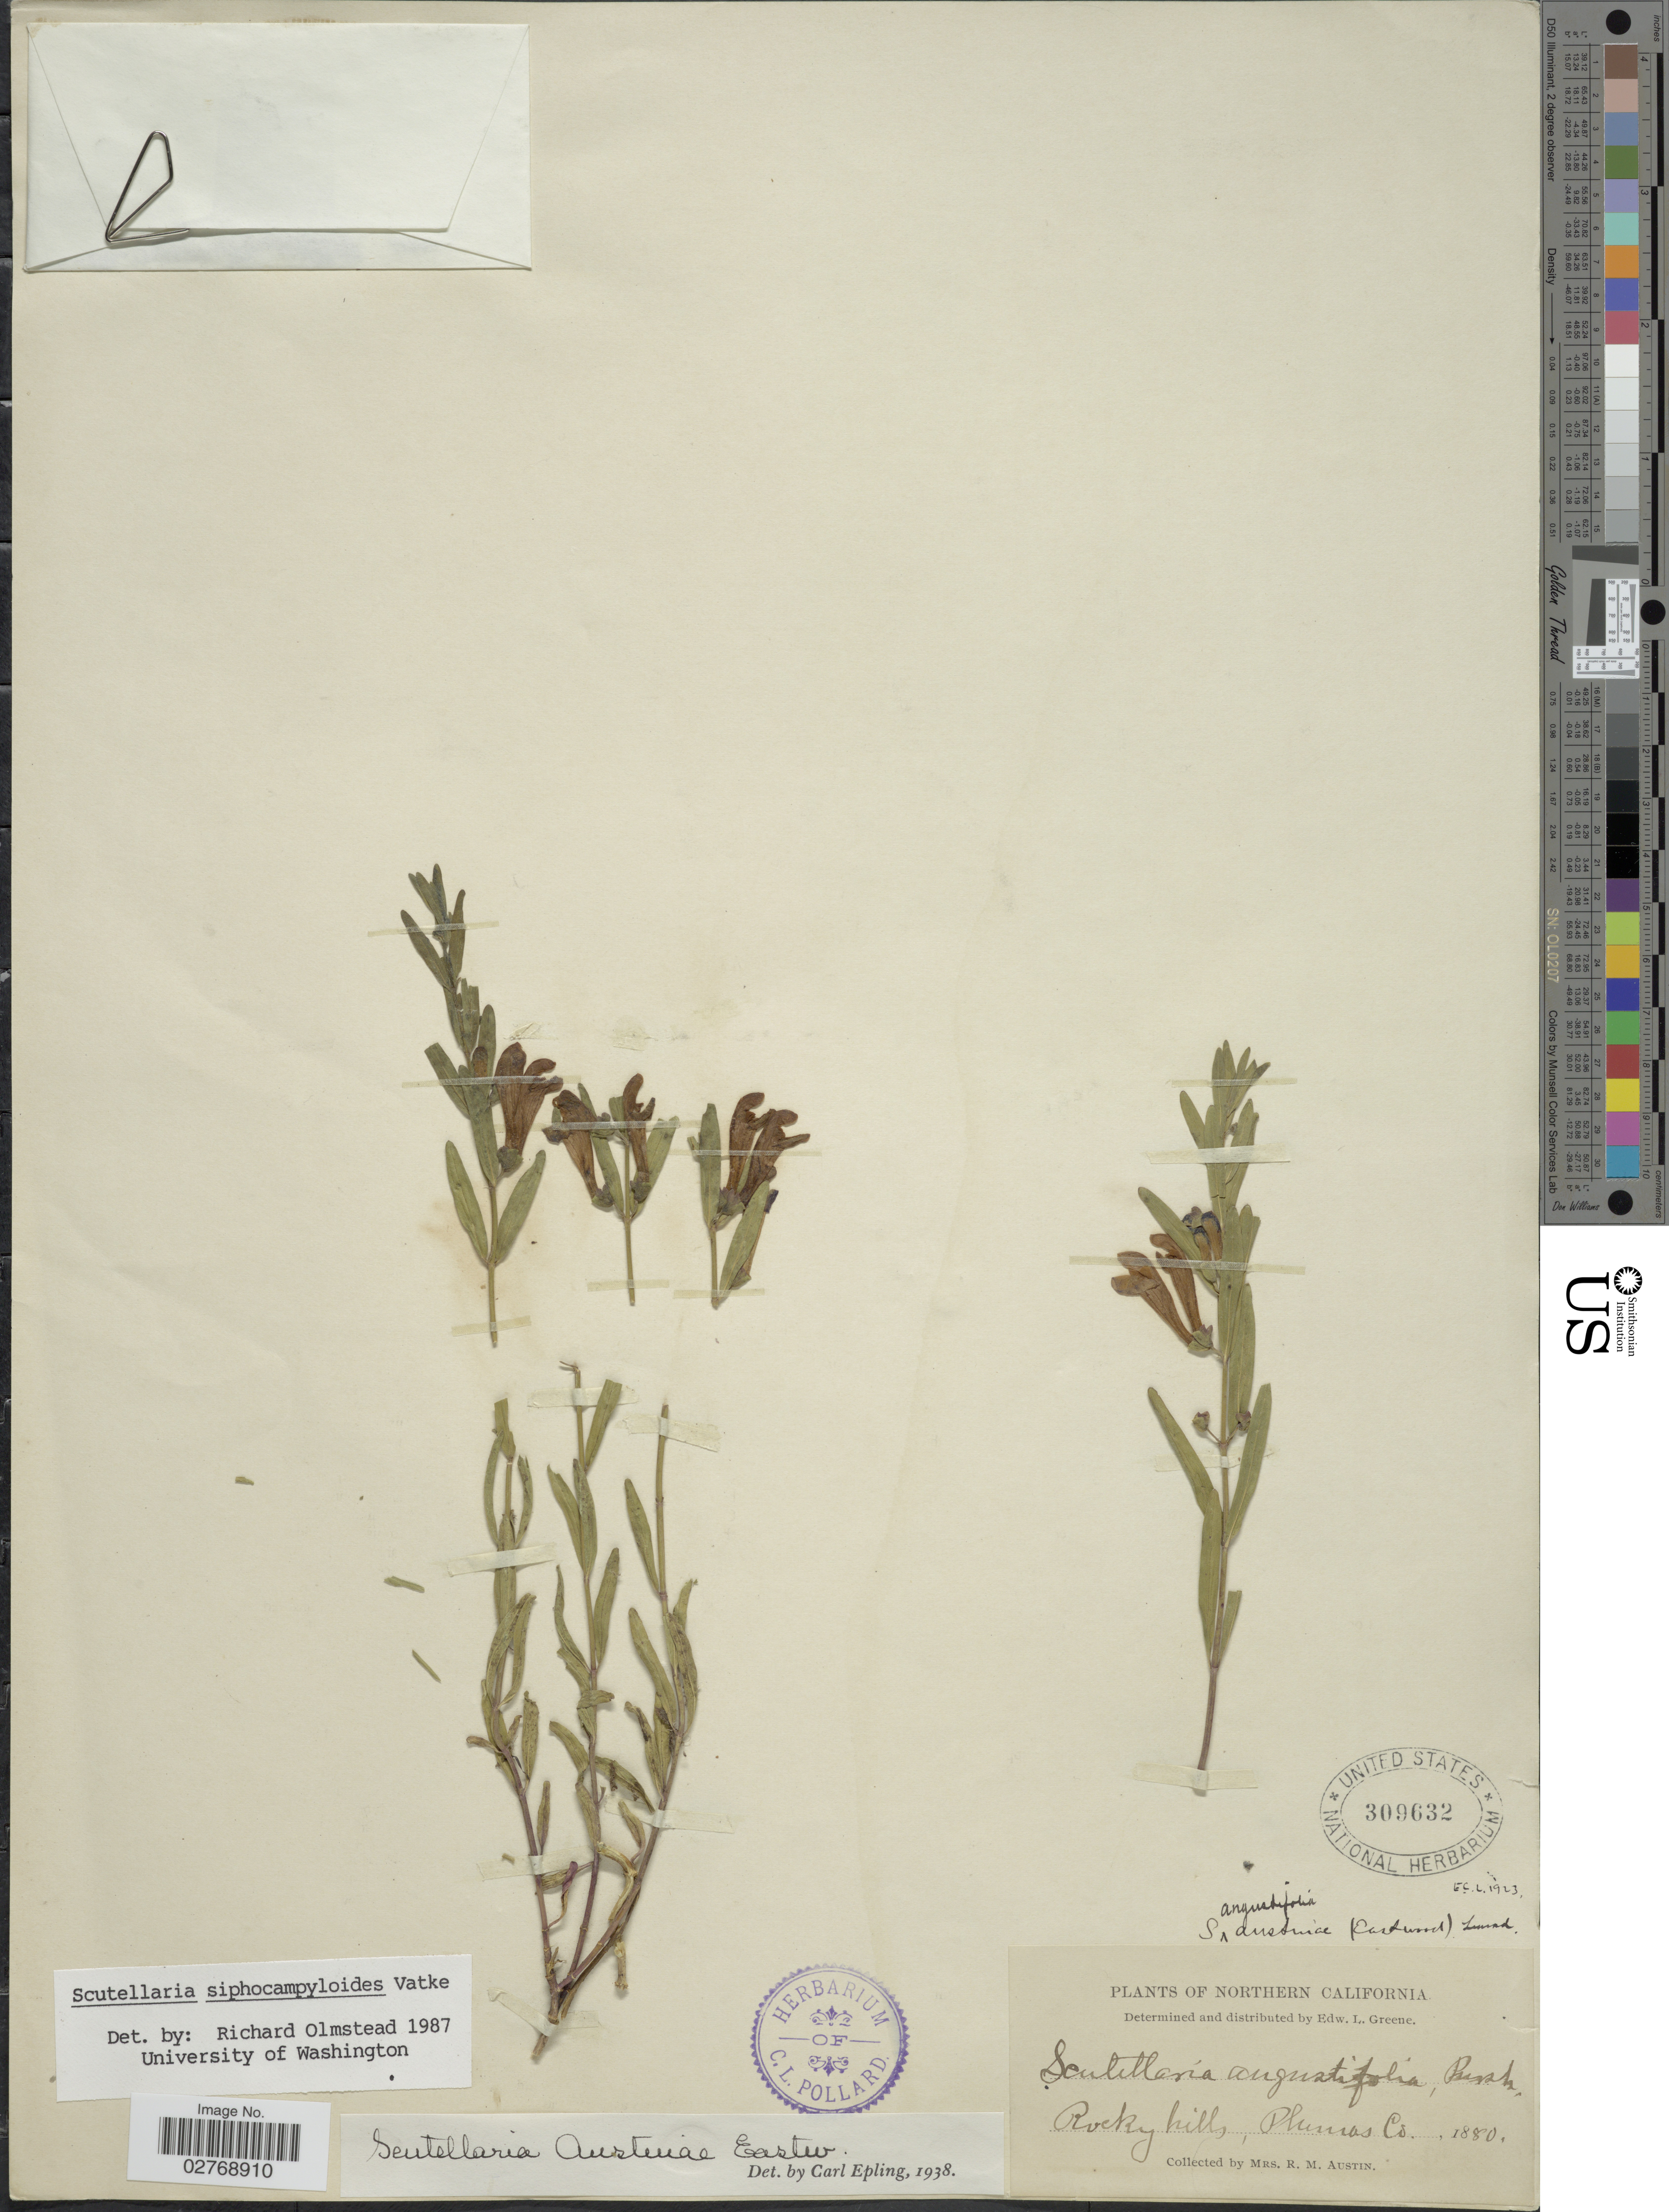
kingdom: Plantae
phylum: Tracheophyta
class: Magnoliopsida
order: Lamiales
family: Lamiaceae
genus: Scutellaria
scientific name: Scutellaria siphocampyloides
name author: Vatke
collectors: R. Austin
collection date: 1880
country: United States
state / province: California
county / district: Plumas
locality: Northern California. Plumas Co.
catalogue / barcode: US 309632